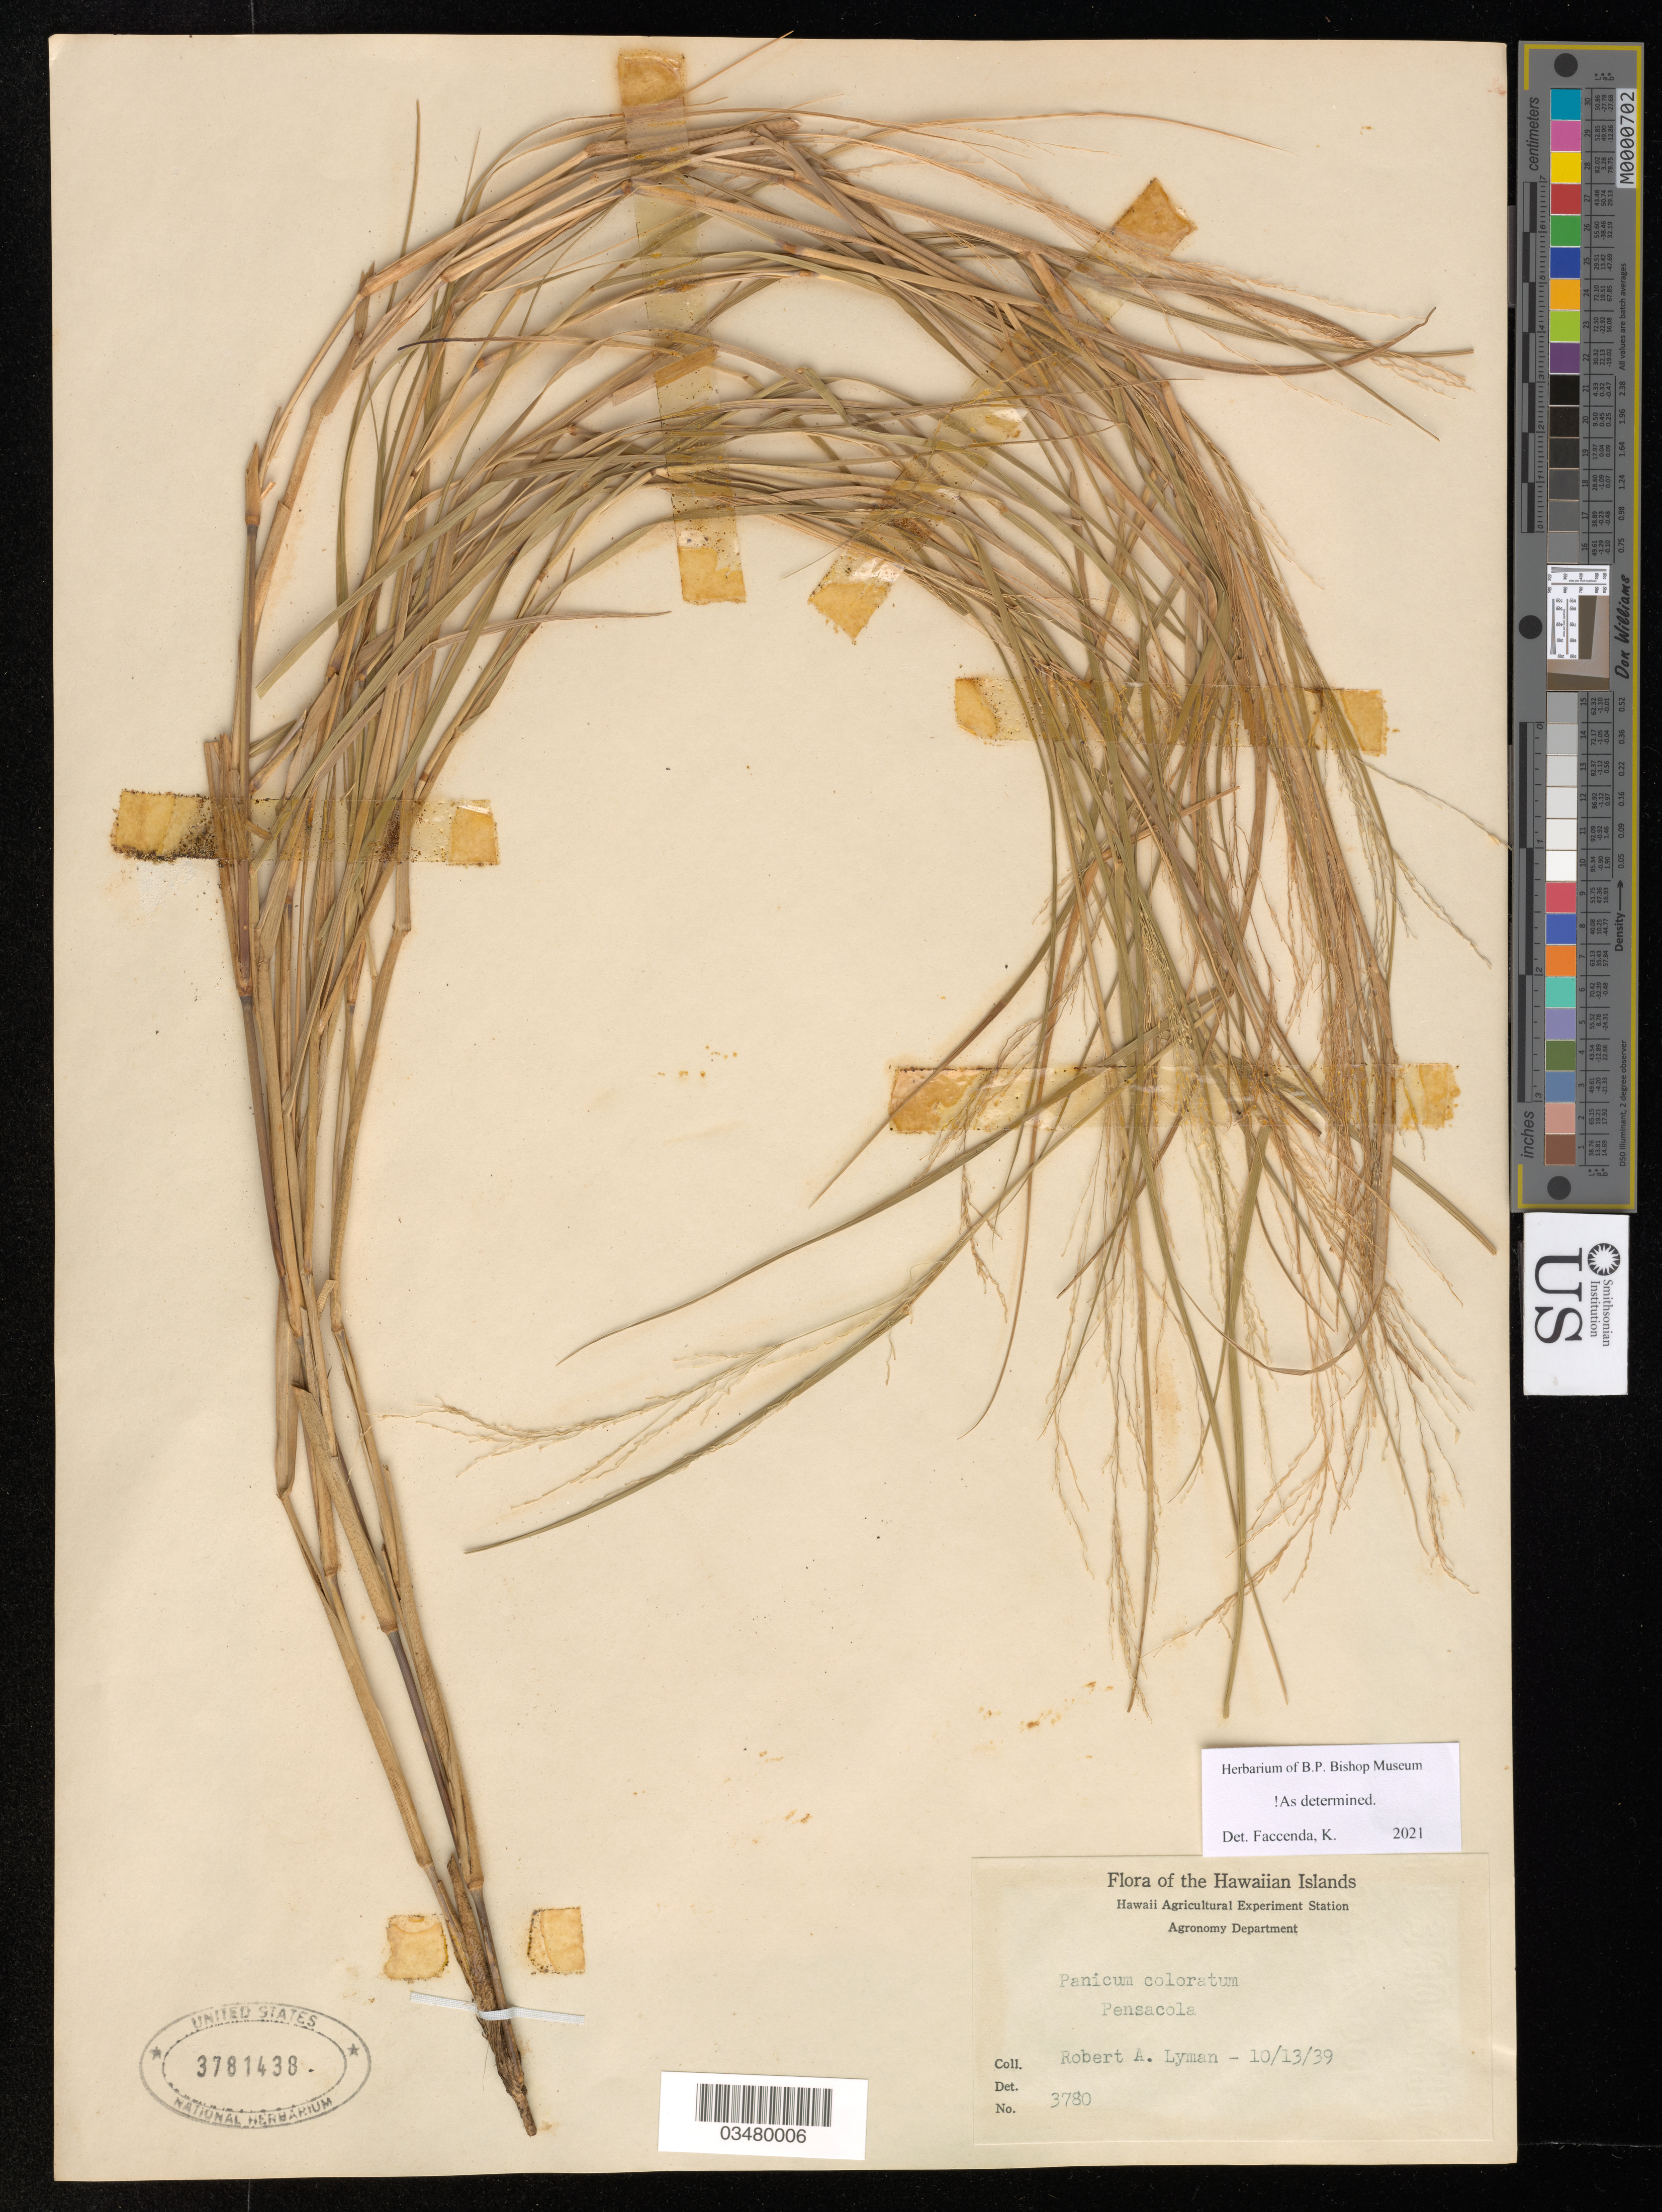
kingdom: Plantae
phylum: Tracheophyta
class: Liliopsida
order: Poales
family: Poaceae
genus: Panicum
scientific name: Panicum coloratum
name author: L.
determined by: Faccenda, K.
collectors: R. Lyman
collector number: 3780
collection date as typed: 10/13/39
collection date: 1939-10-13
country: United States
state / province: Hawaii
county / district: Honolulu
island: Oahu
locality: Pensacola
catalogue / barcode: US 3781438